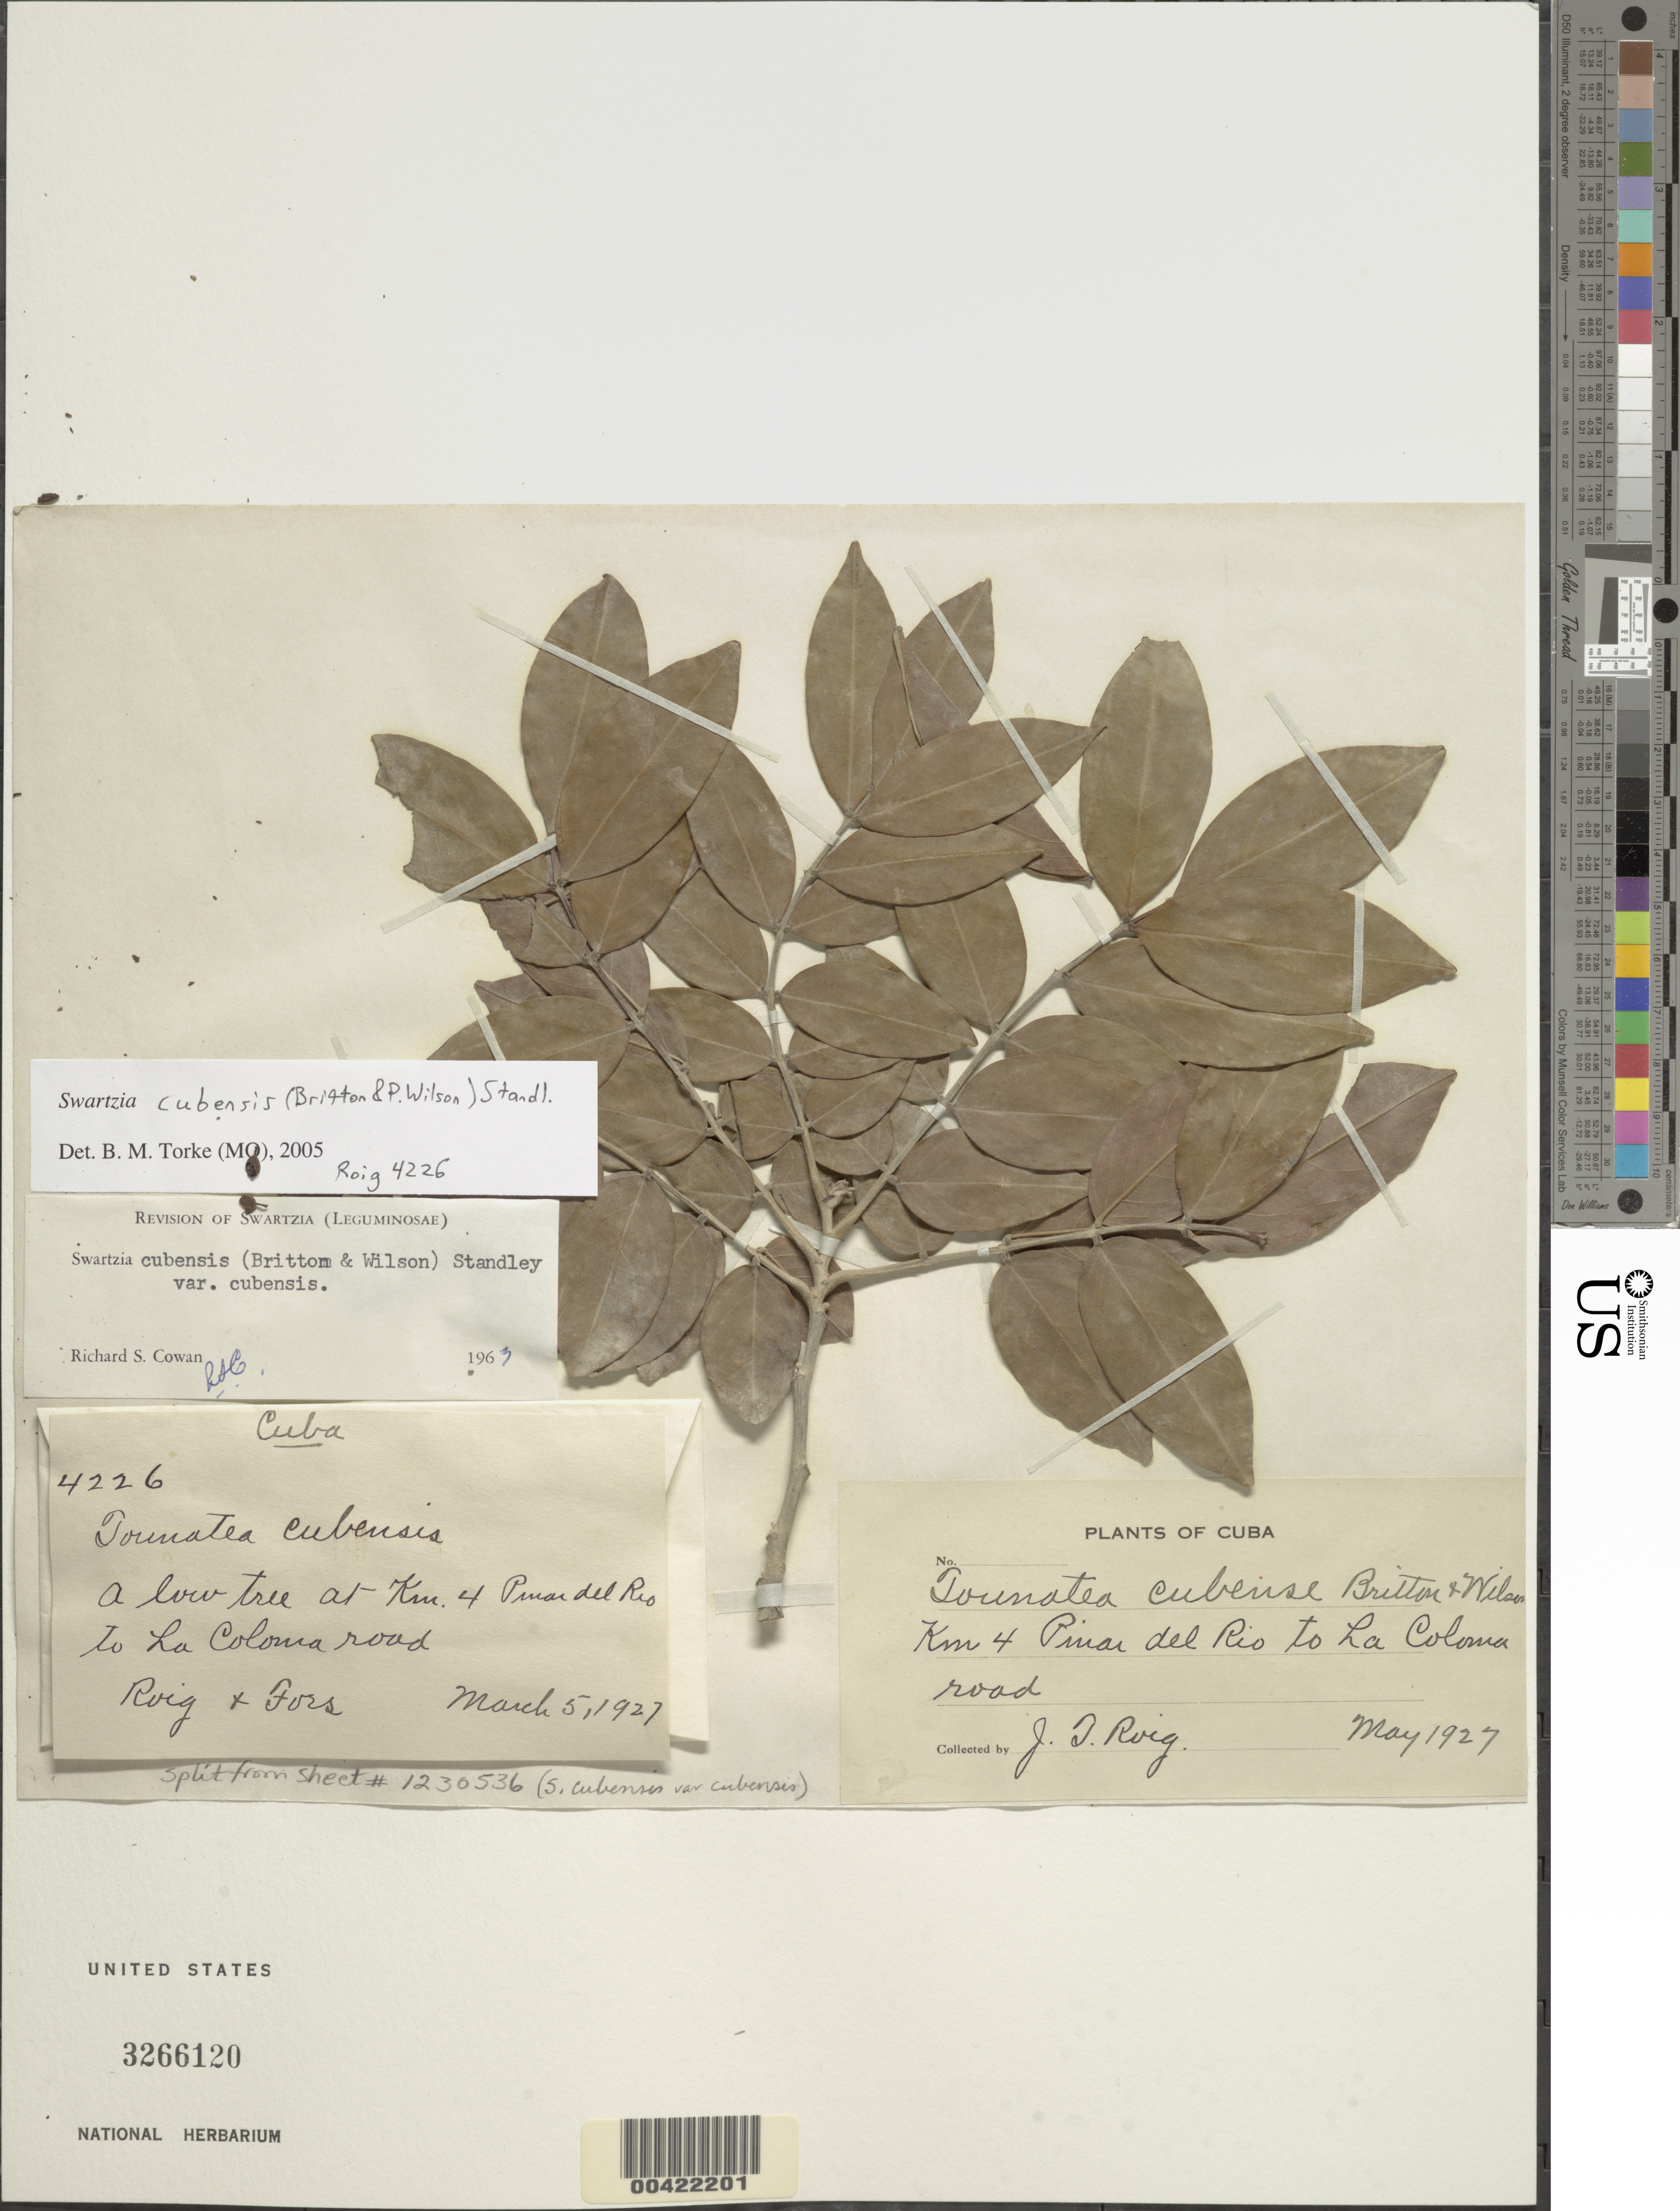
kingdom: Plantae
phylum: Tracheophyta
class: Magnoliopsida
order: Fabales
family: Fabaceae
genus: Swartzia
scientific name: Swartzia cubensis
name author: (Britton & P. Wilson) Standl.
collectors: J. Roig & -. Fors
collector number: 4226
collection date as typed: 05 Mar 1927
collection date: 1927-03-05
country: Cuba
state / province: Pinar del Río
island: Greater Antilles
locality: Pinar del rio to la coloma road, at km 4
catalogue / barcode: US 3266120